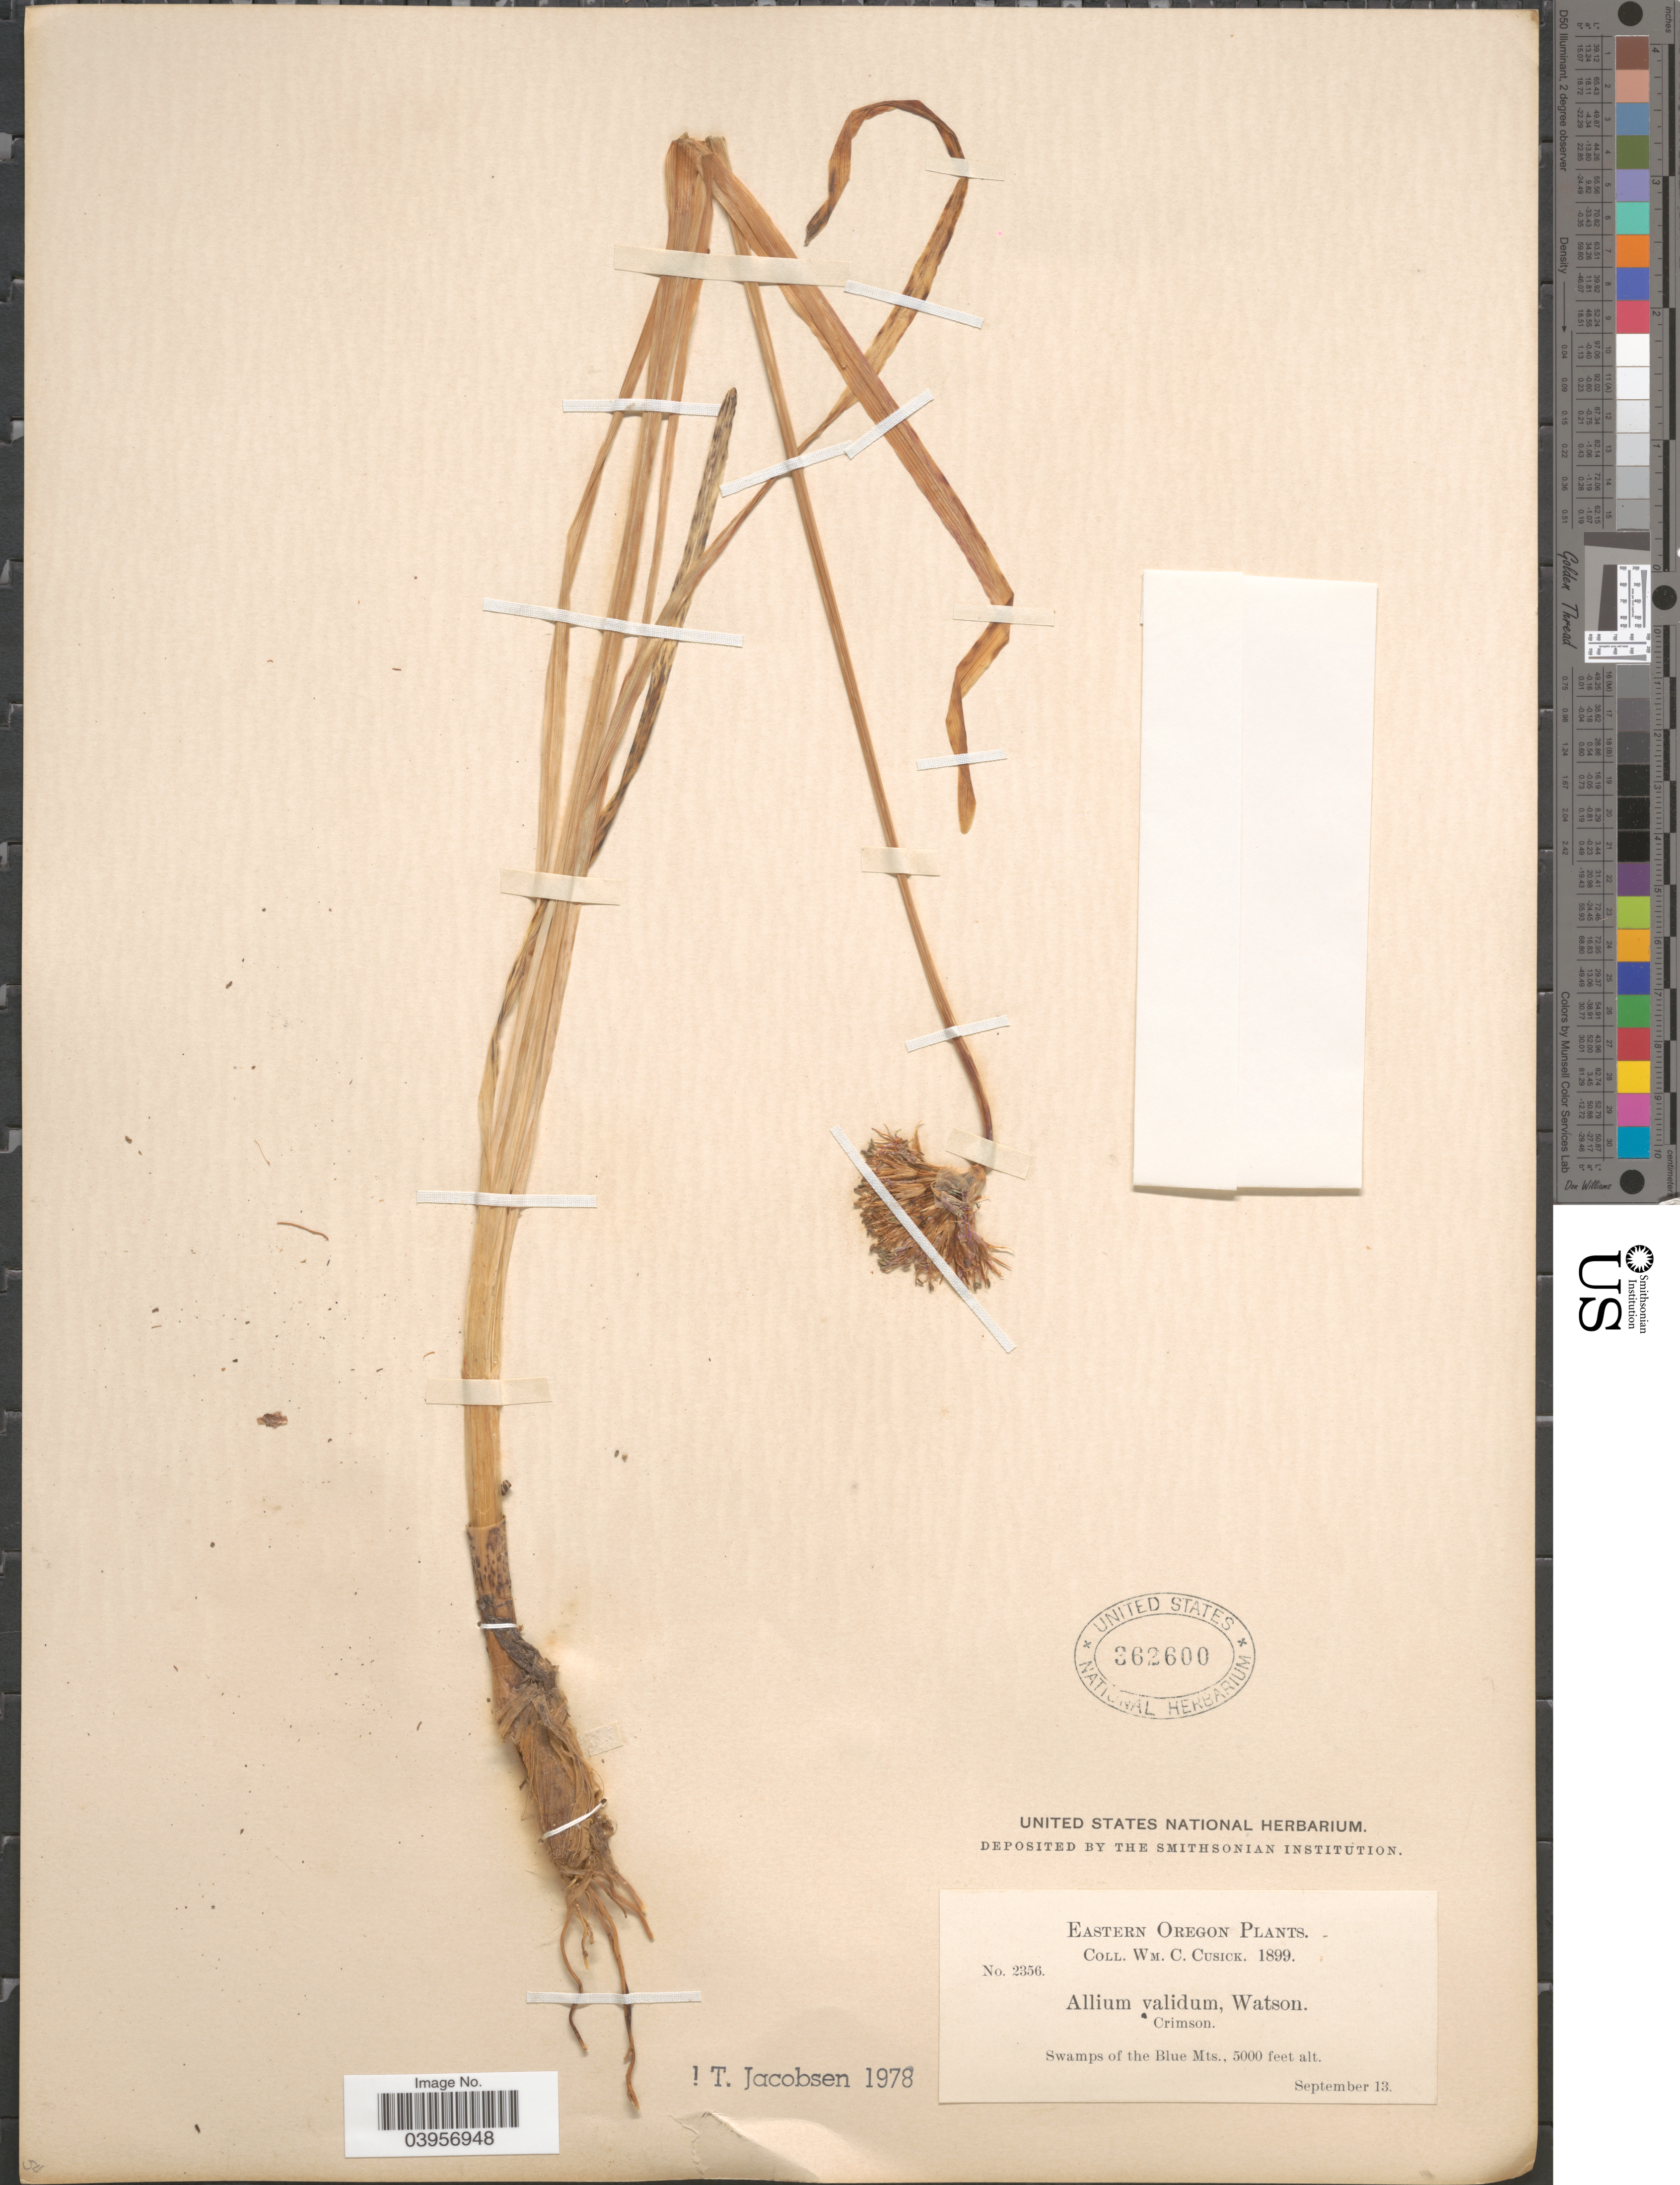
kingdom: Plantae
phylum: Tracheophyta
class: Liliopsida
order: Asparagales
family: Amaryllidaceae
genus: Allium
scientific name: Allium validum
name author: S. Watson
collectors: W. C. Cusick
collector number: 2356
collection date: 1899-09-13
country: United States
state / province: Oregon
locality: Eastern Oregon. Swamps of the Blue Mts.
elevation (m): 1524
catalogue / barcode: US 362600